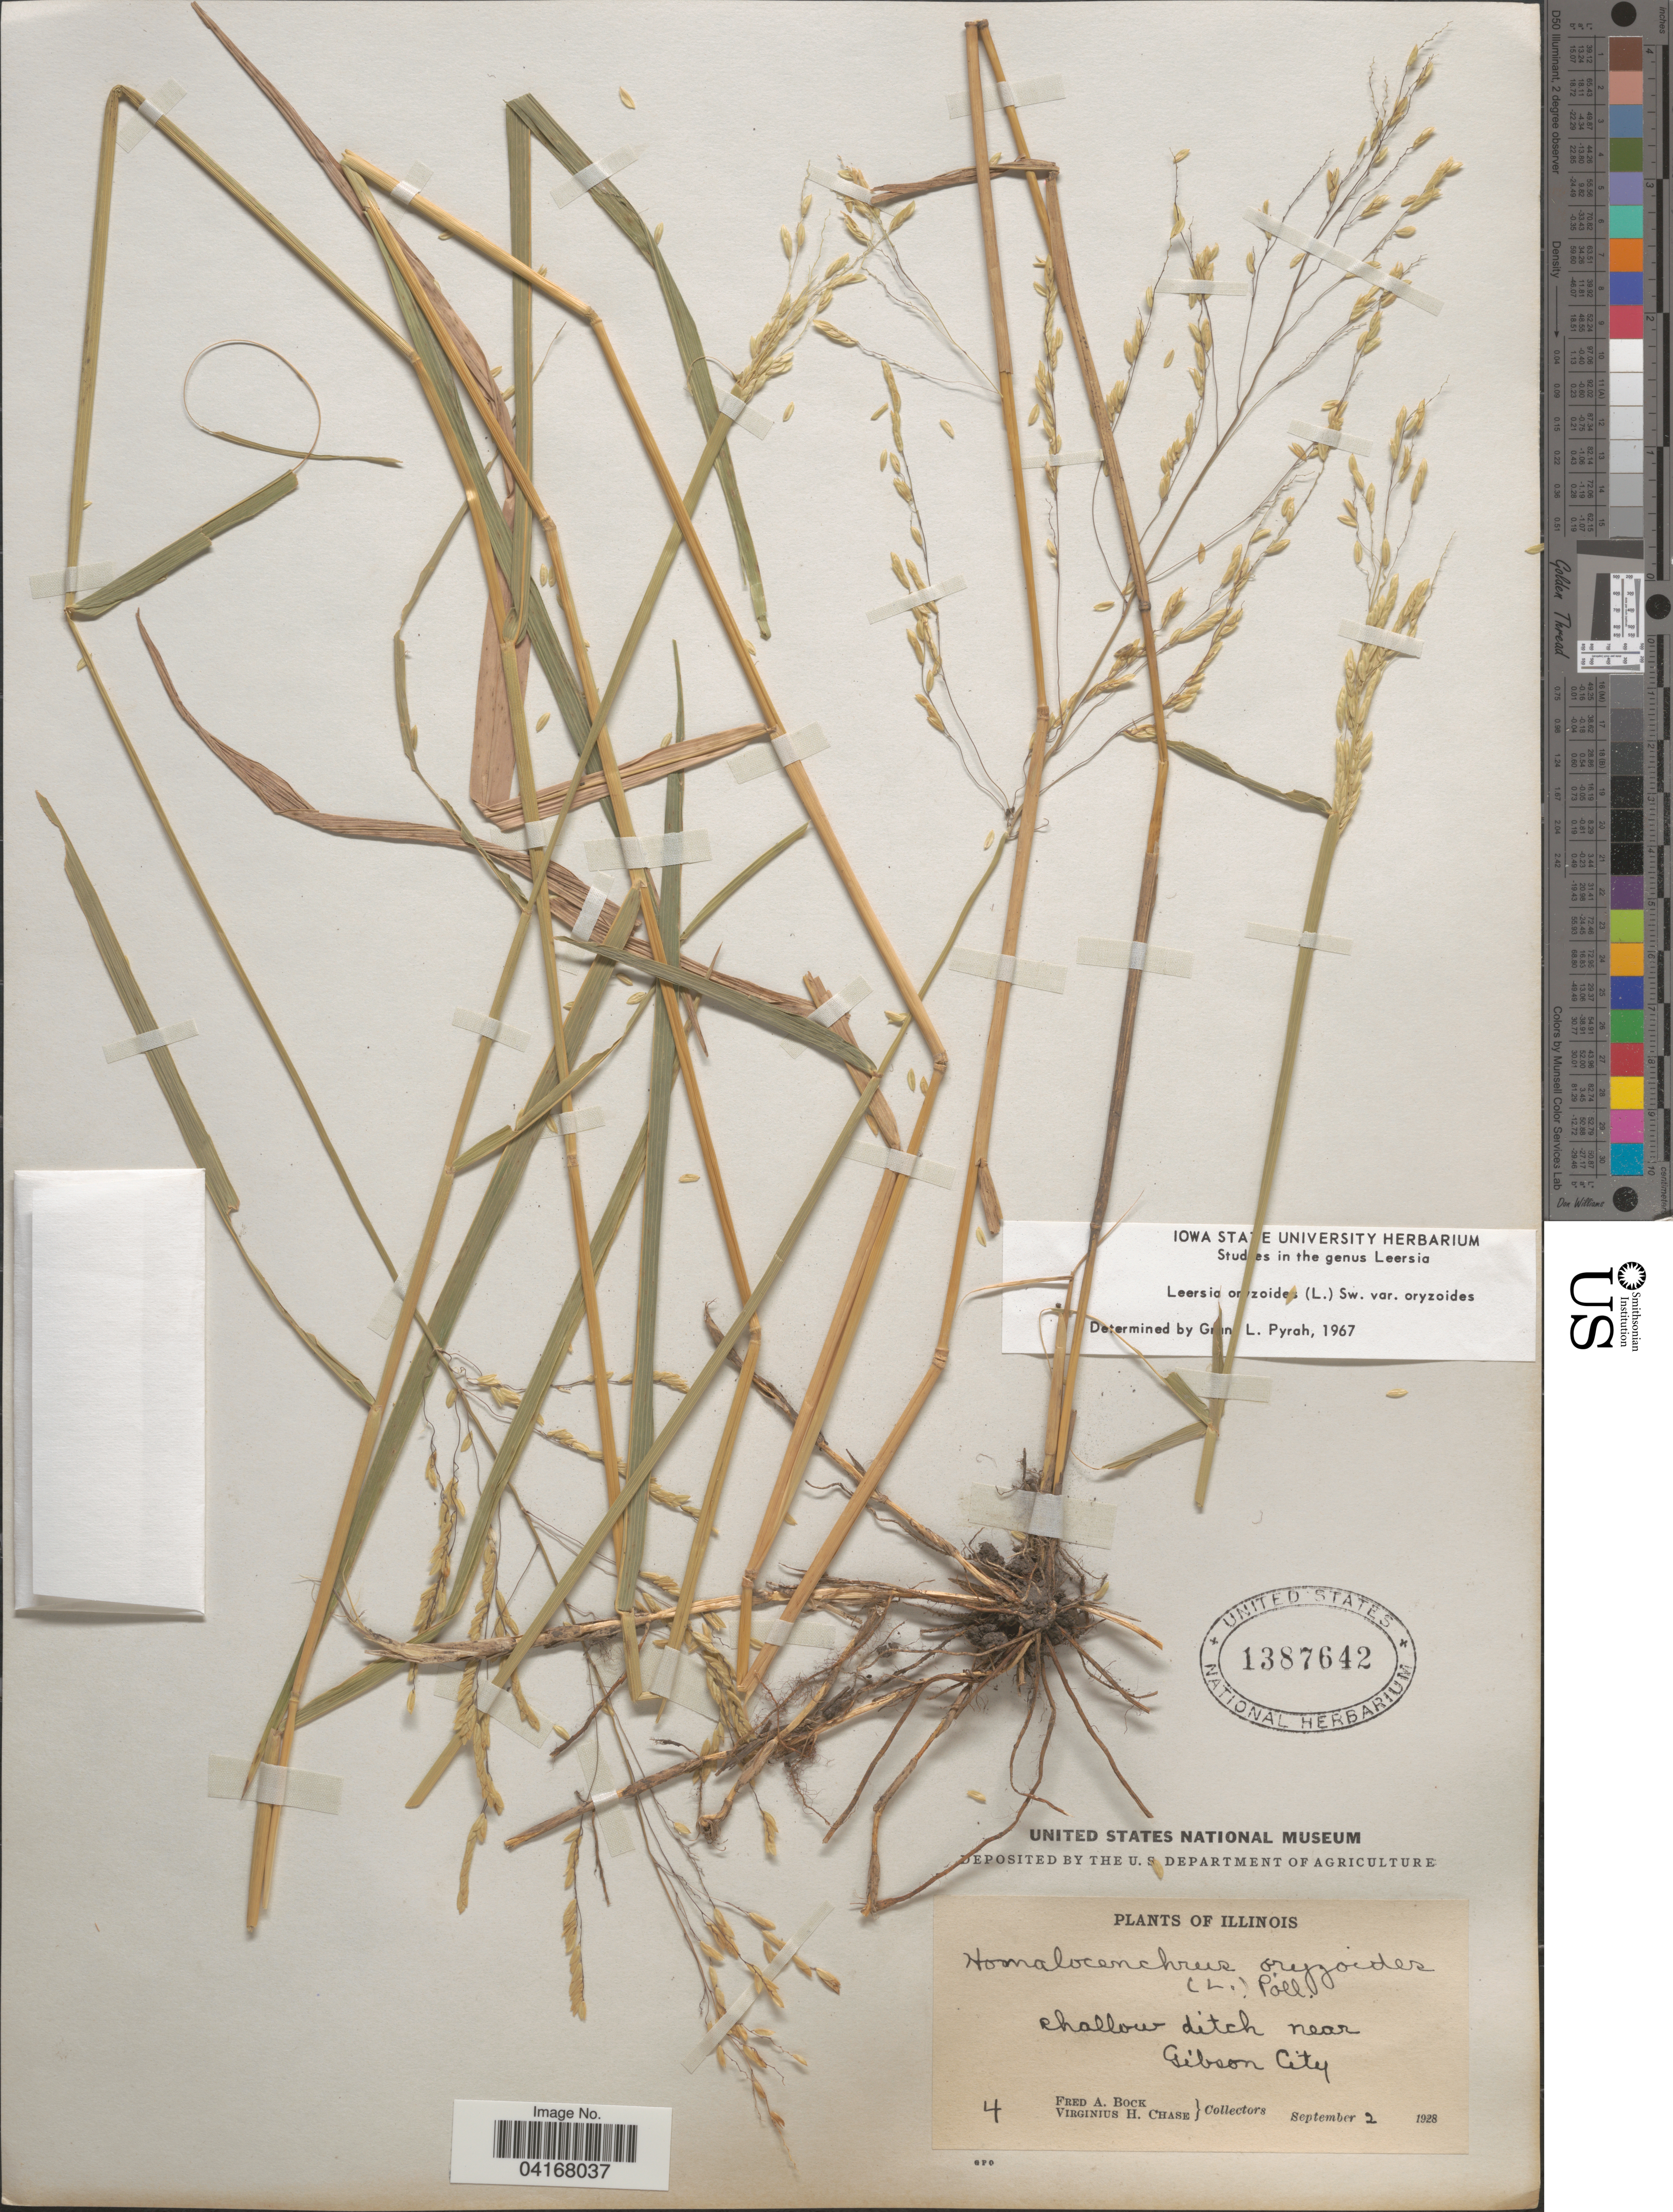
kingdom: Plantae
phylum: Tracheophyta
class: Liliopsida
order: Poales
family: Poaceae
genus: Leersia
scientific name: Leersia oryzoides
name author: (L.) Sw.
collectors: F. Bock & V. H. Chase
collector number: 4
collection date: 1928-09-02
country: United States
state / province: Illinois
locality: Shallow ditch near Gibson City.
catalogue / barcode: US 1387642